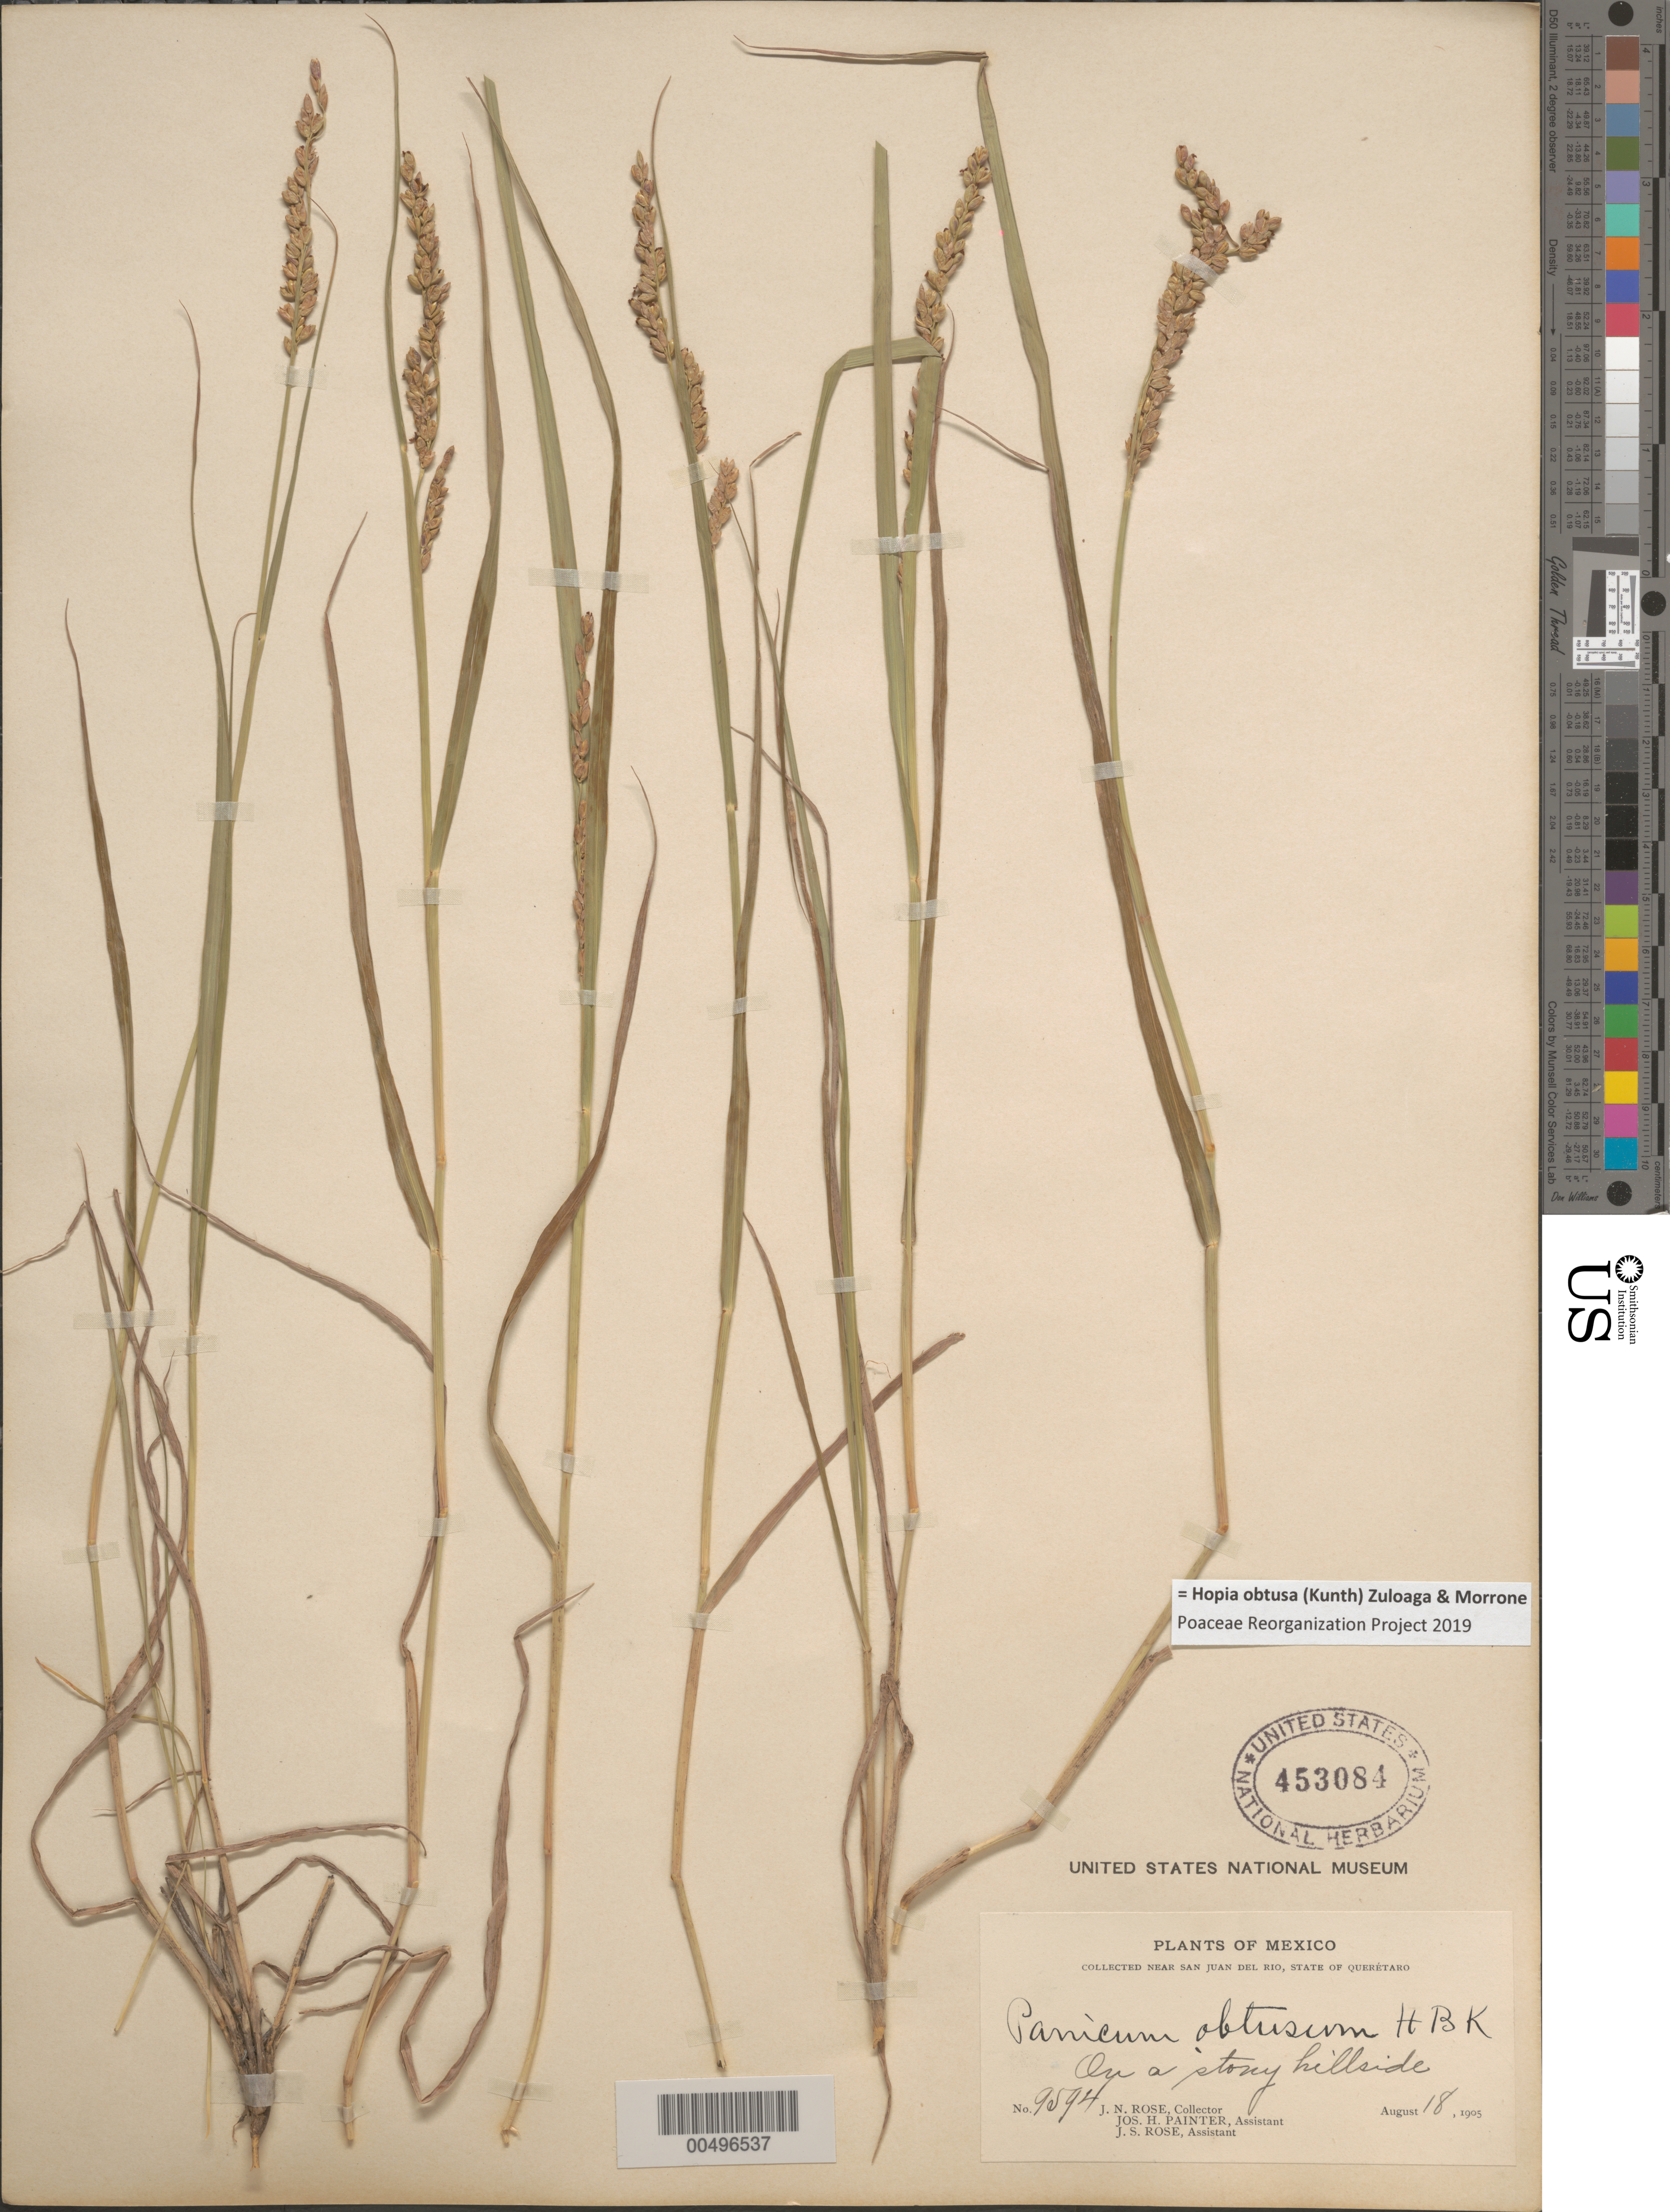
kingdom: Plantae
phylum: Tracheophyta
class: Liliopsida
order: Poales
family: Poaceae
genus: Panicum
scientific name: Panicum obtusum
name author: Kunth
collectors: J. N. Rose, J. H. Painter & J. S. Rose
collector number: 9594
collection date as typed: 18 Aug 1905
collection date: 1905-08-18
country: Mexico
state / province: Querétaro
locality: Near San Juan del Rio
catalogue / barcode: US 453084